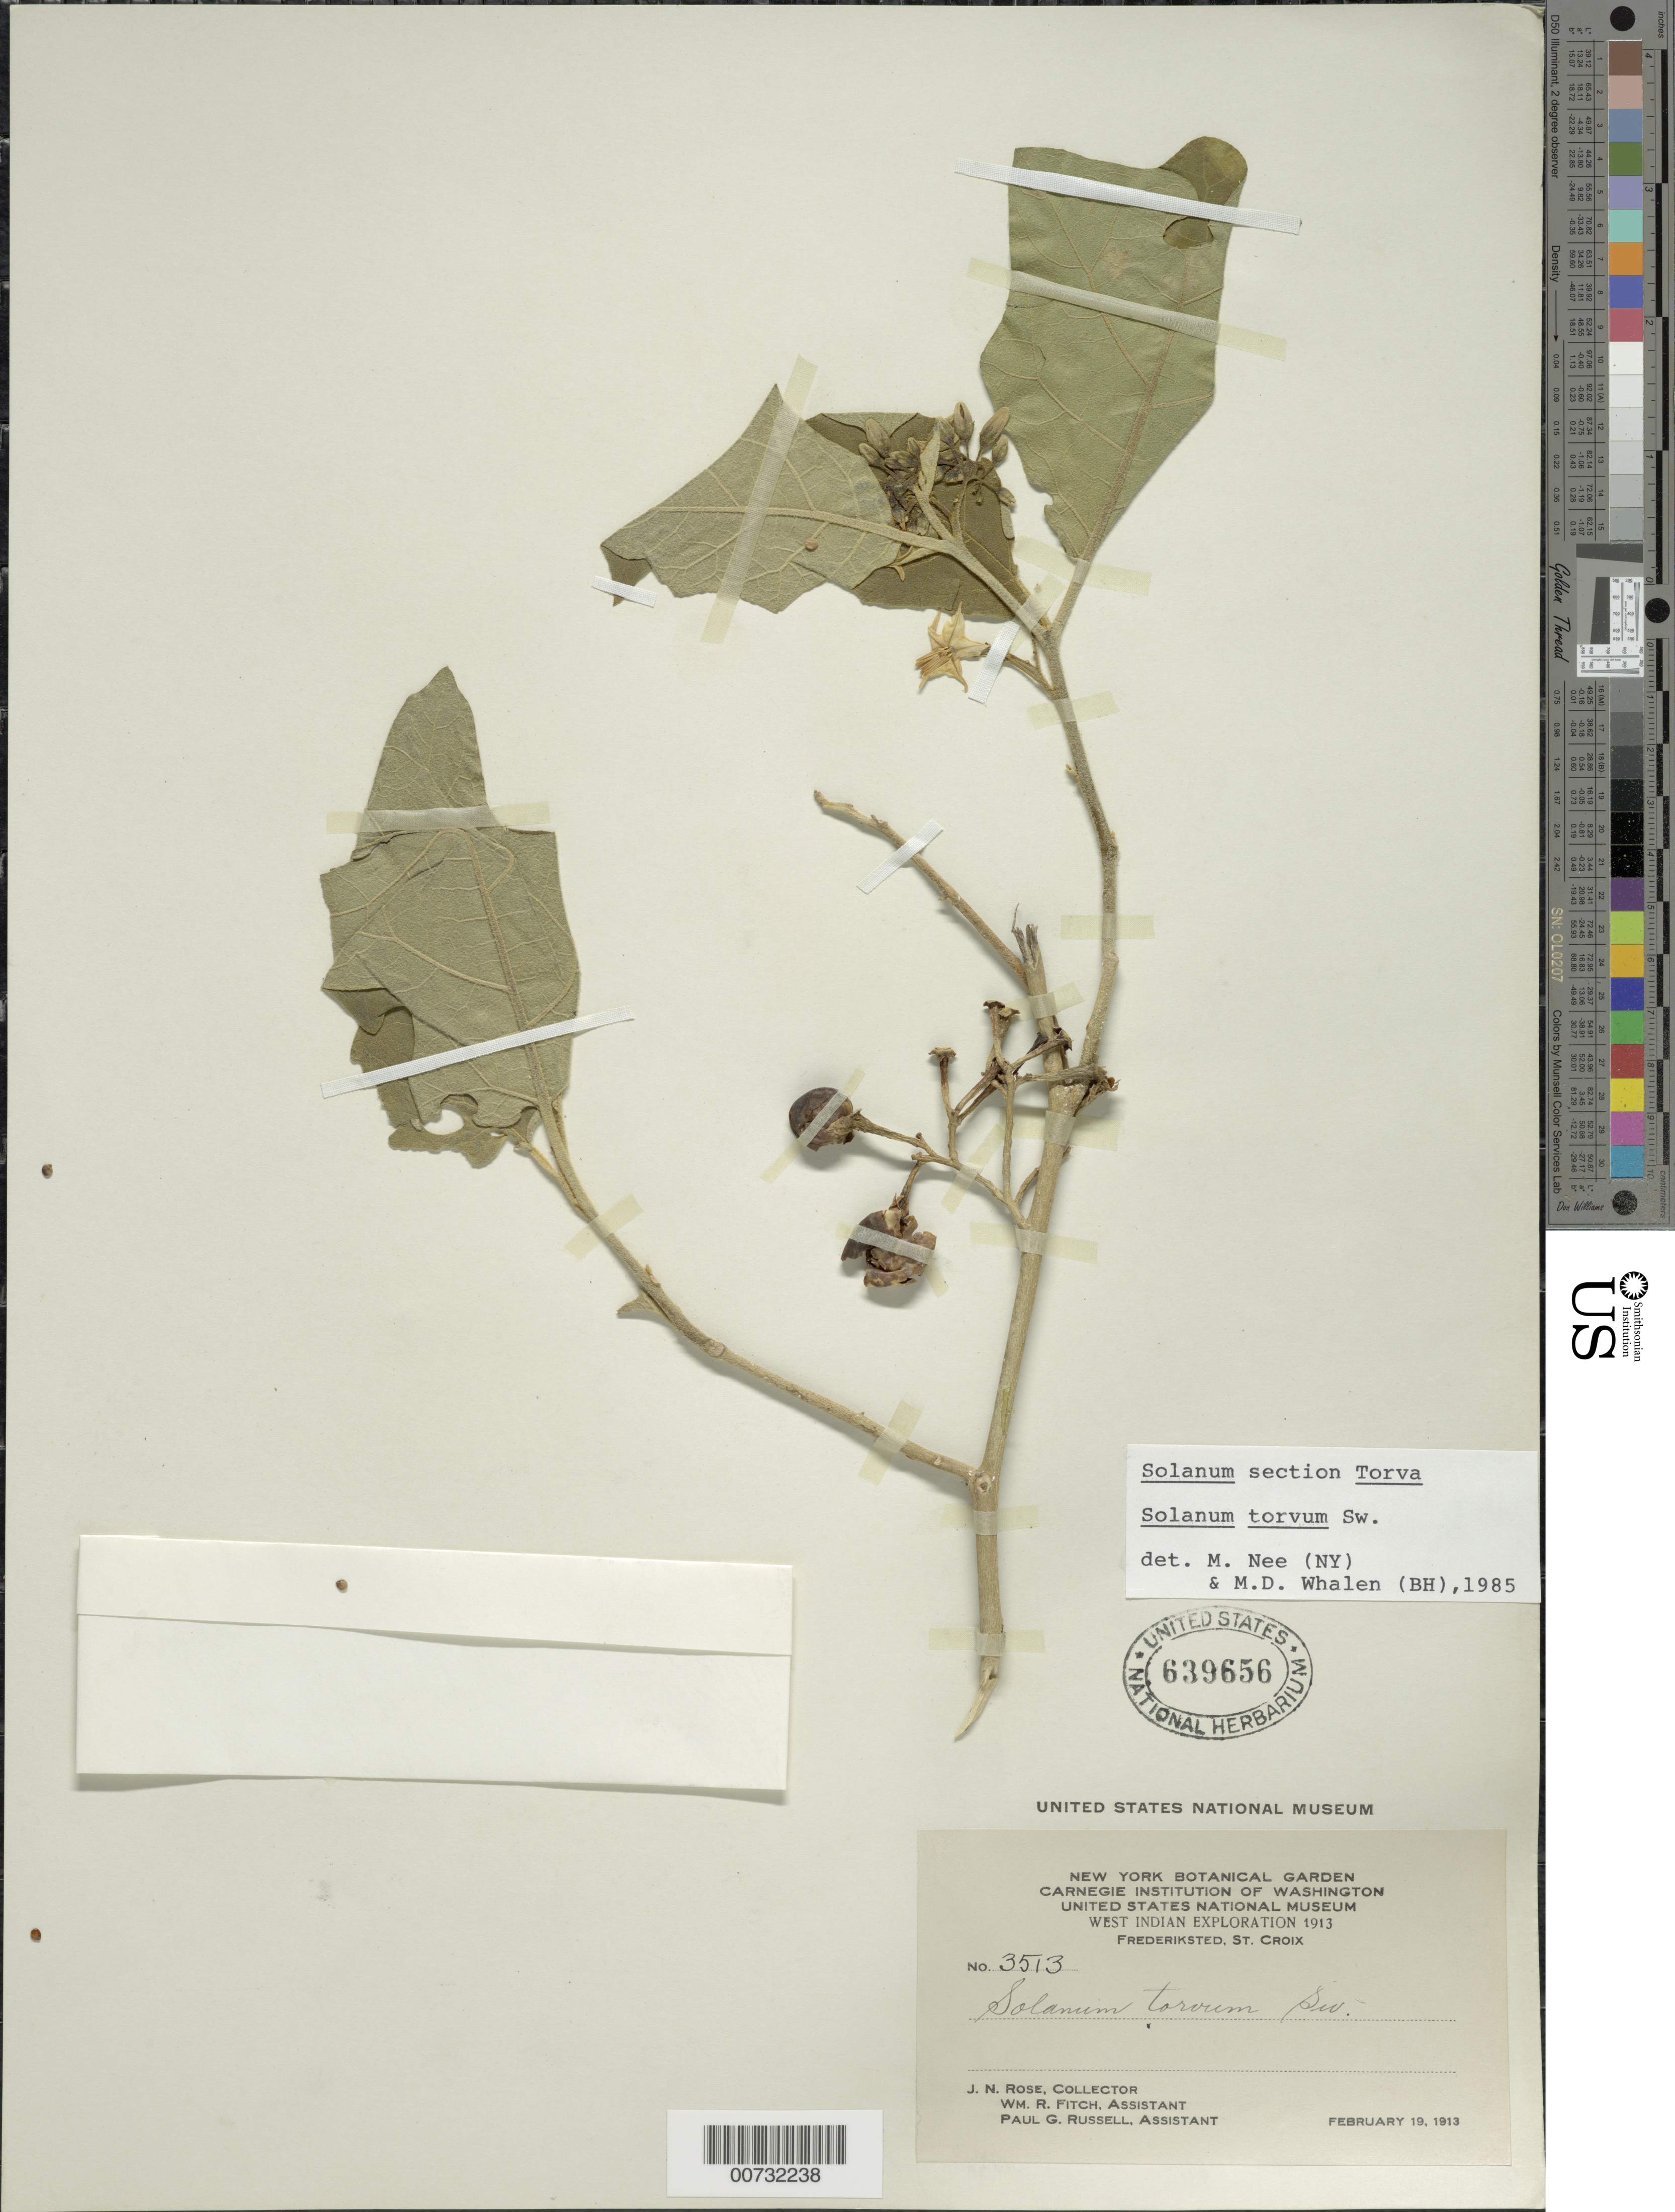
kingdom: Plantae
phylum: Tracheophyta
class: Magnoliopsida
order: Solanales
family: Solanaceae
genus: Solanum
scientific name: Solanum torvum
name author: Sw.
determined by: Nee, Michael H.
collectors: J. N. Rose, W. R. Fitch & P. G. Russell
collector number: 3513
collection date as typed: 19 Feb 1913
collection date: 1913-02-19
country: U.S. Virgin Islands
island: St. Croix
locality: Frederiksted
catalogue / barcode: US 639656